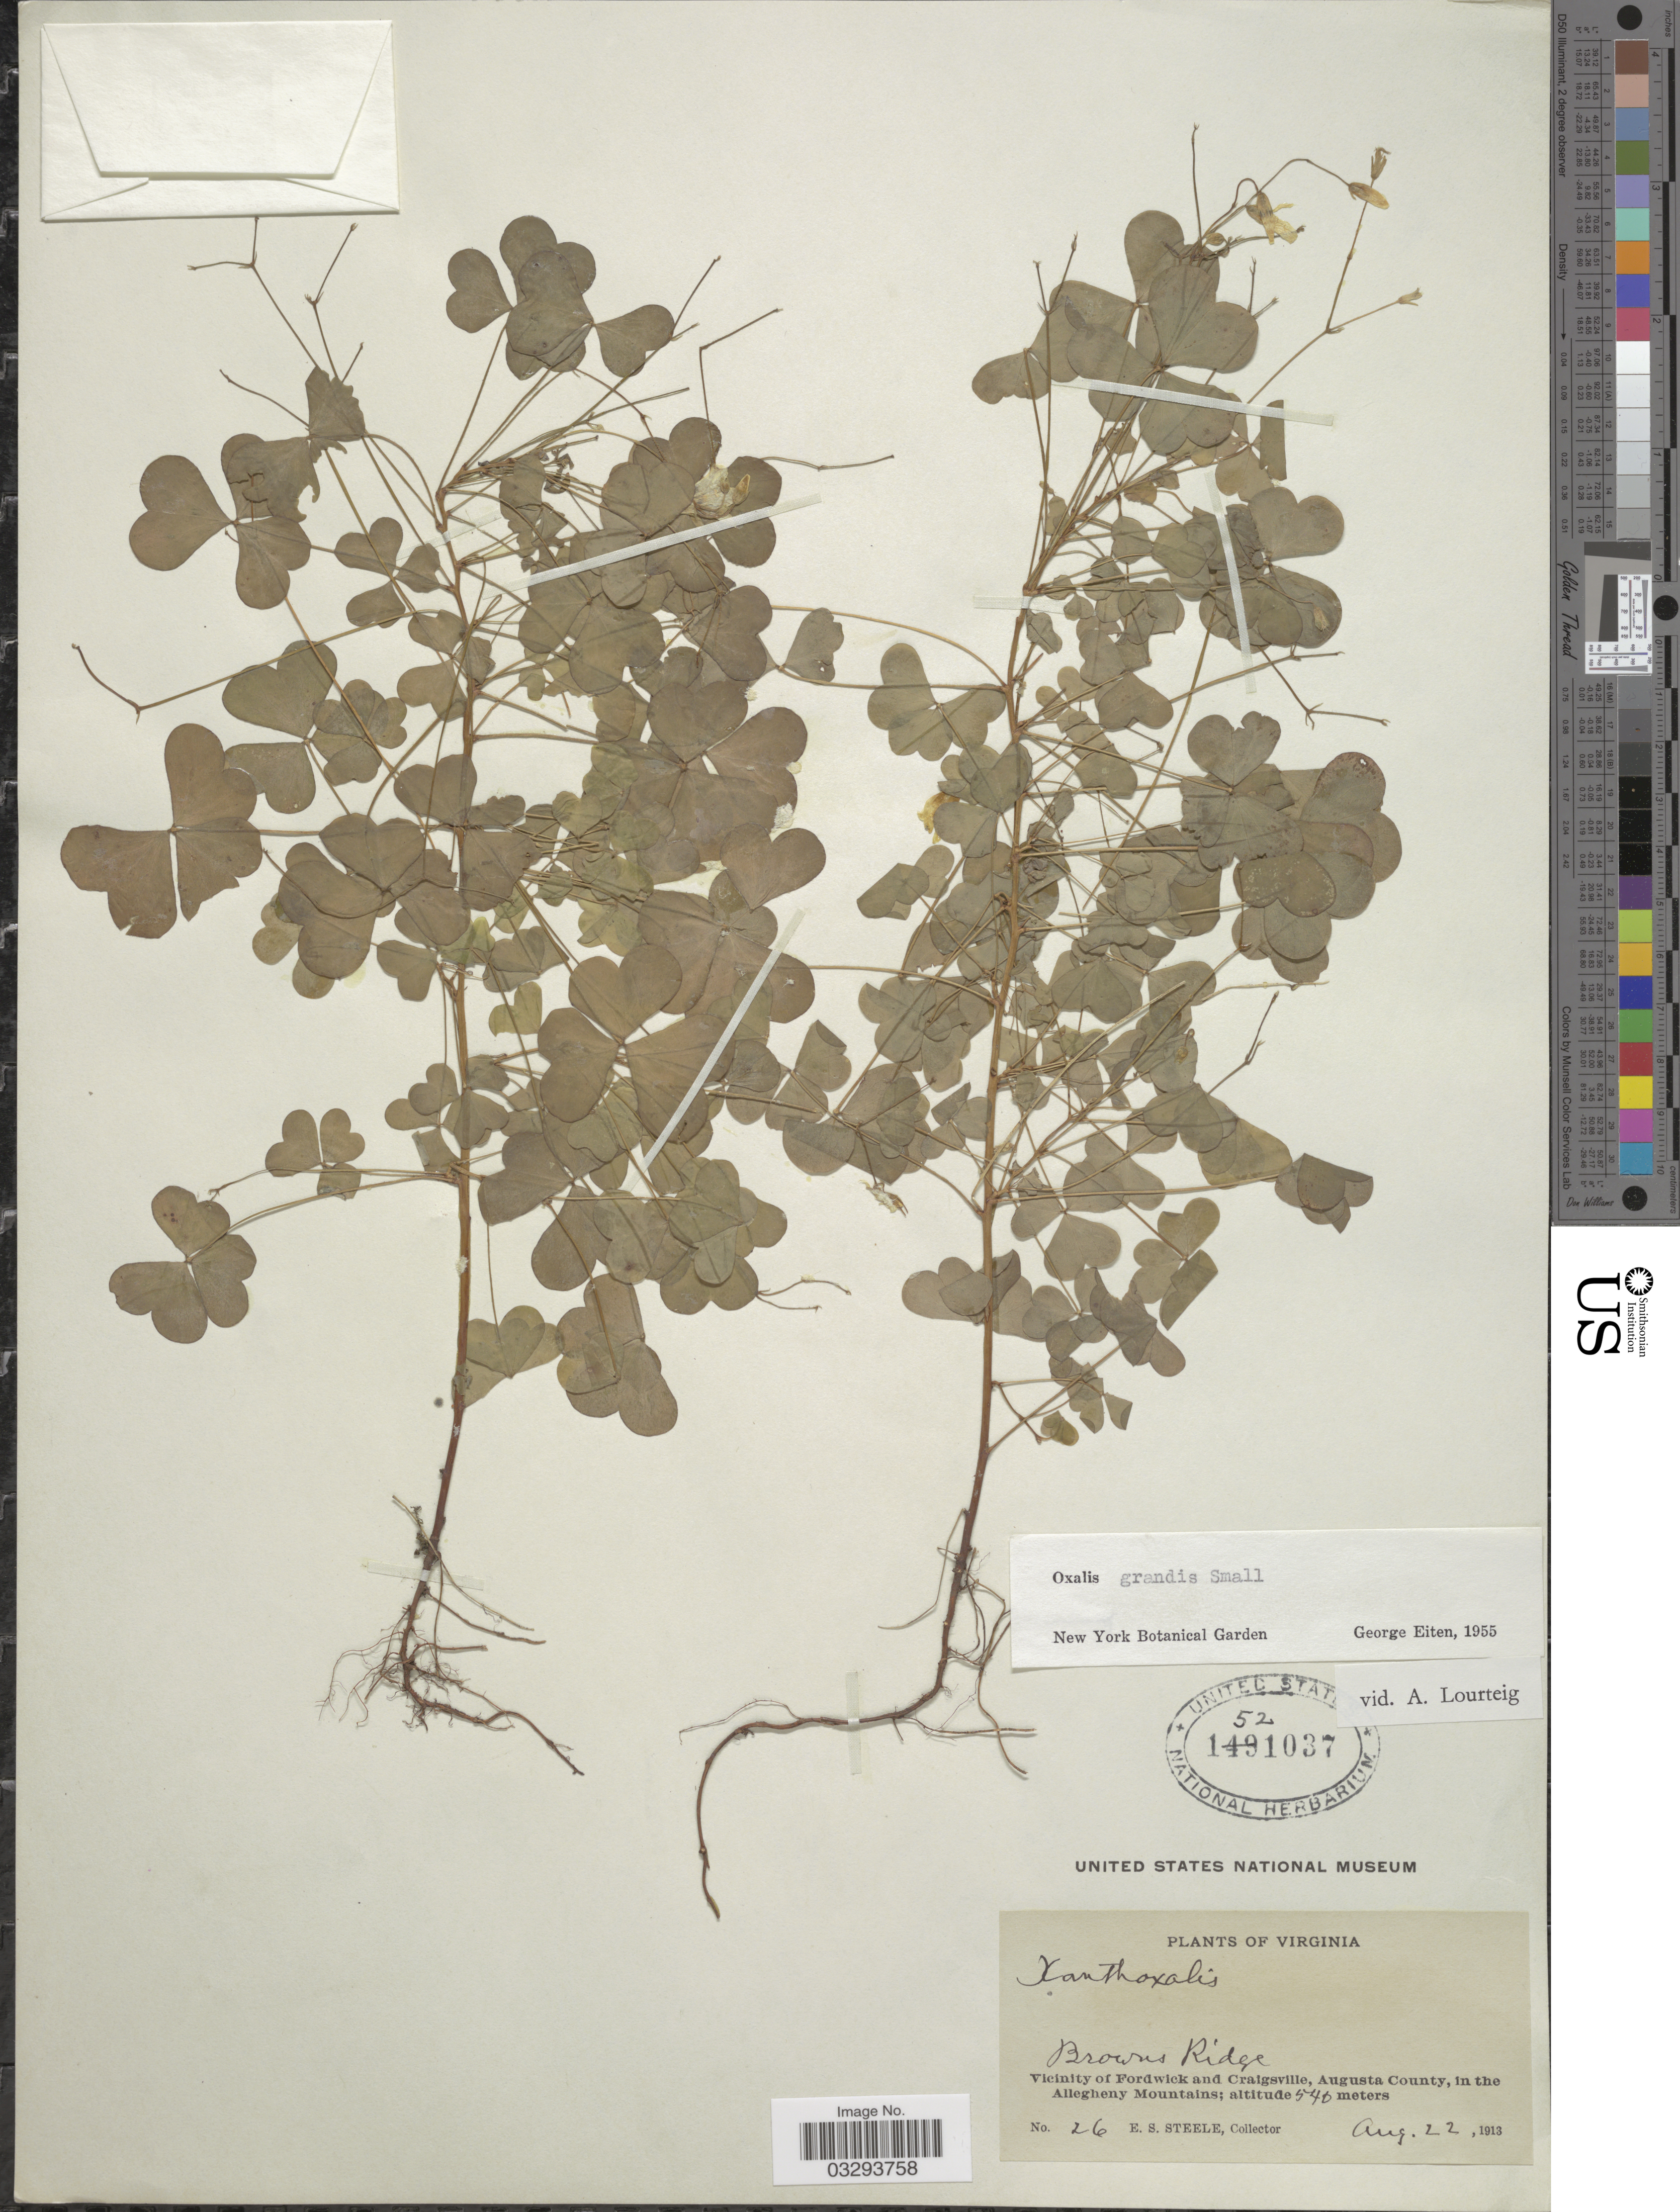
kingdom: Plantae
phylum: Tracheophyta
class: Magnoliopsida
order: Oxalidales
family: Oxalidaceae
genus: Oxalis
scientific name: Oxalis grandis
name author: Small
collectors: E. Steele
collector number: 26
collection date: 1913-08-22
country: United States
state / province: Virginia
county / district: Augusta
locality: Browns Ridge. Vicinity of Fordwick and Craigsville, Augusta County, in the Allegheny Mountains.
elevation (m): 540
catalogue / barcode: US 1521037